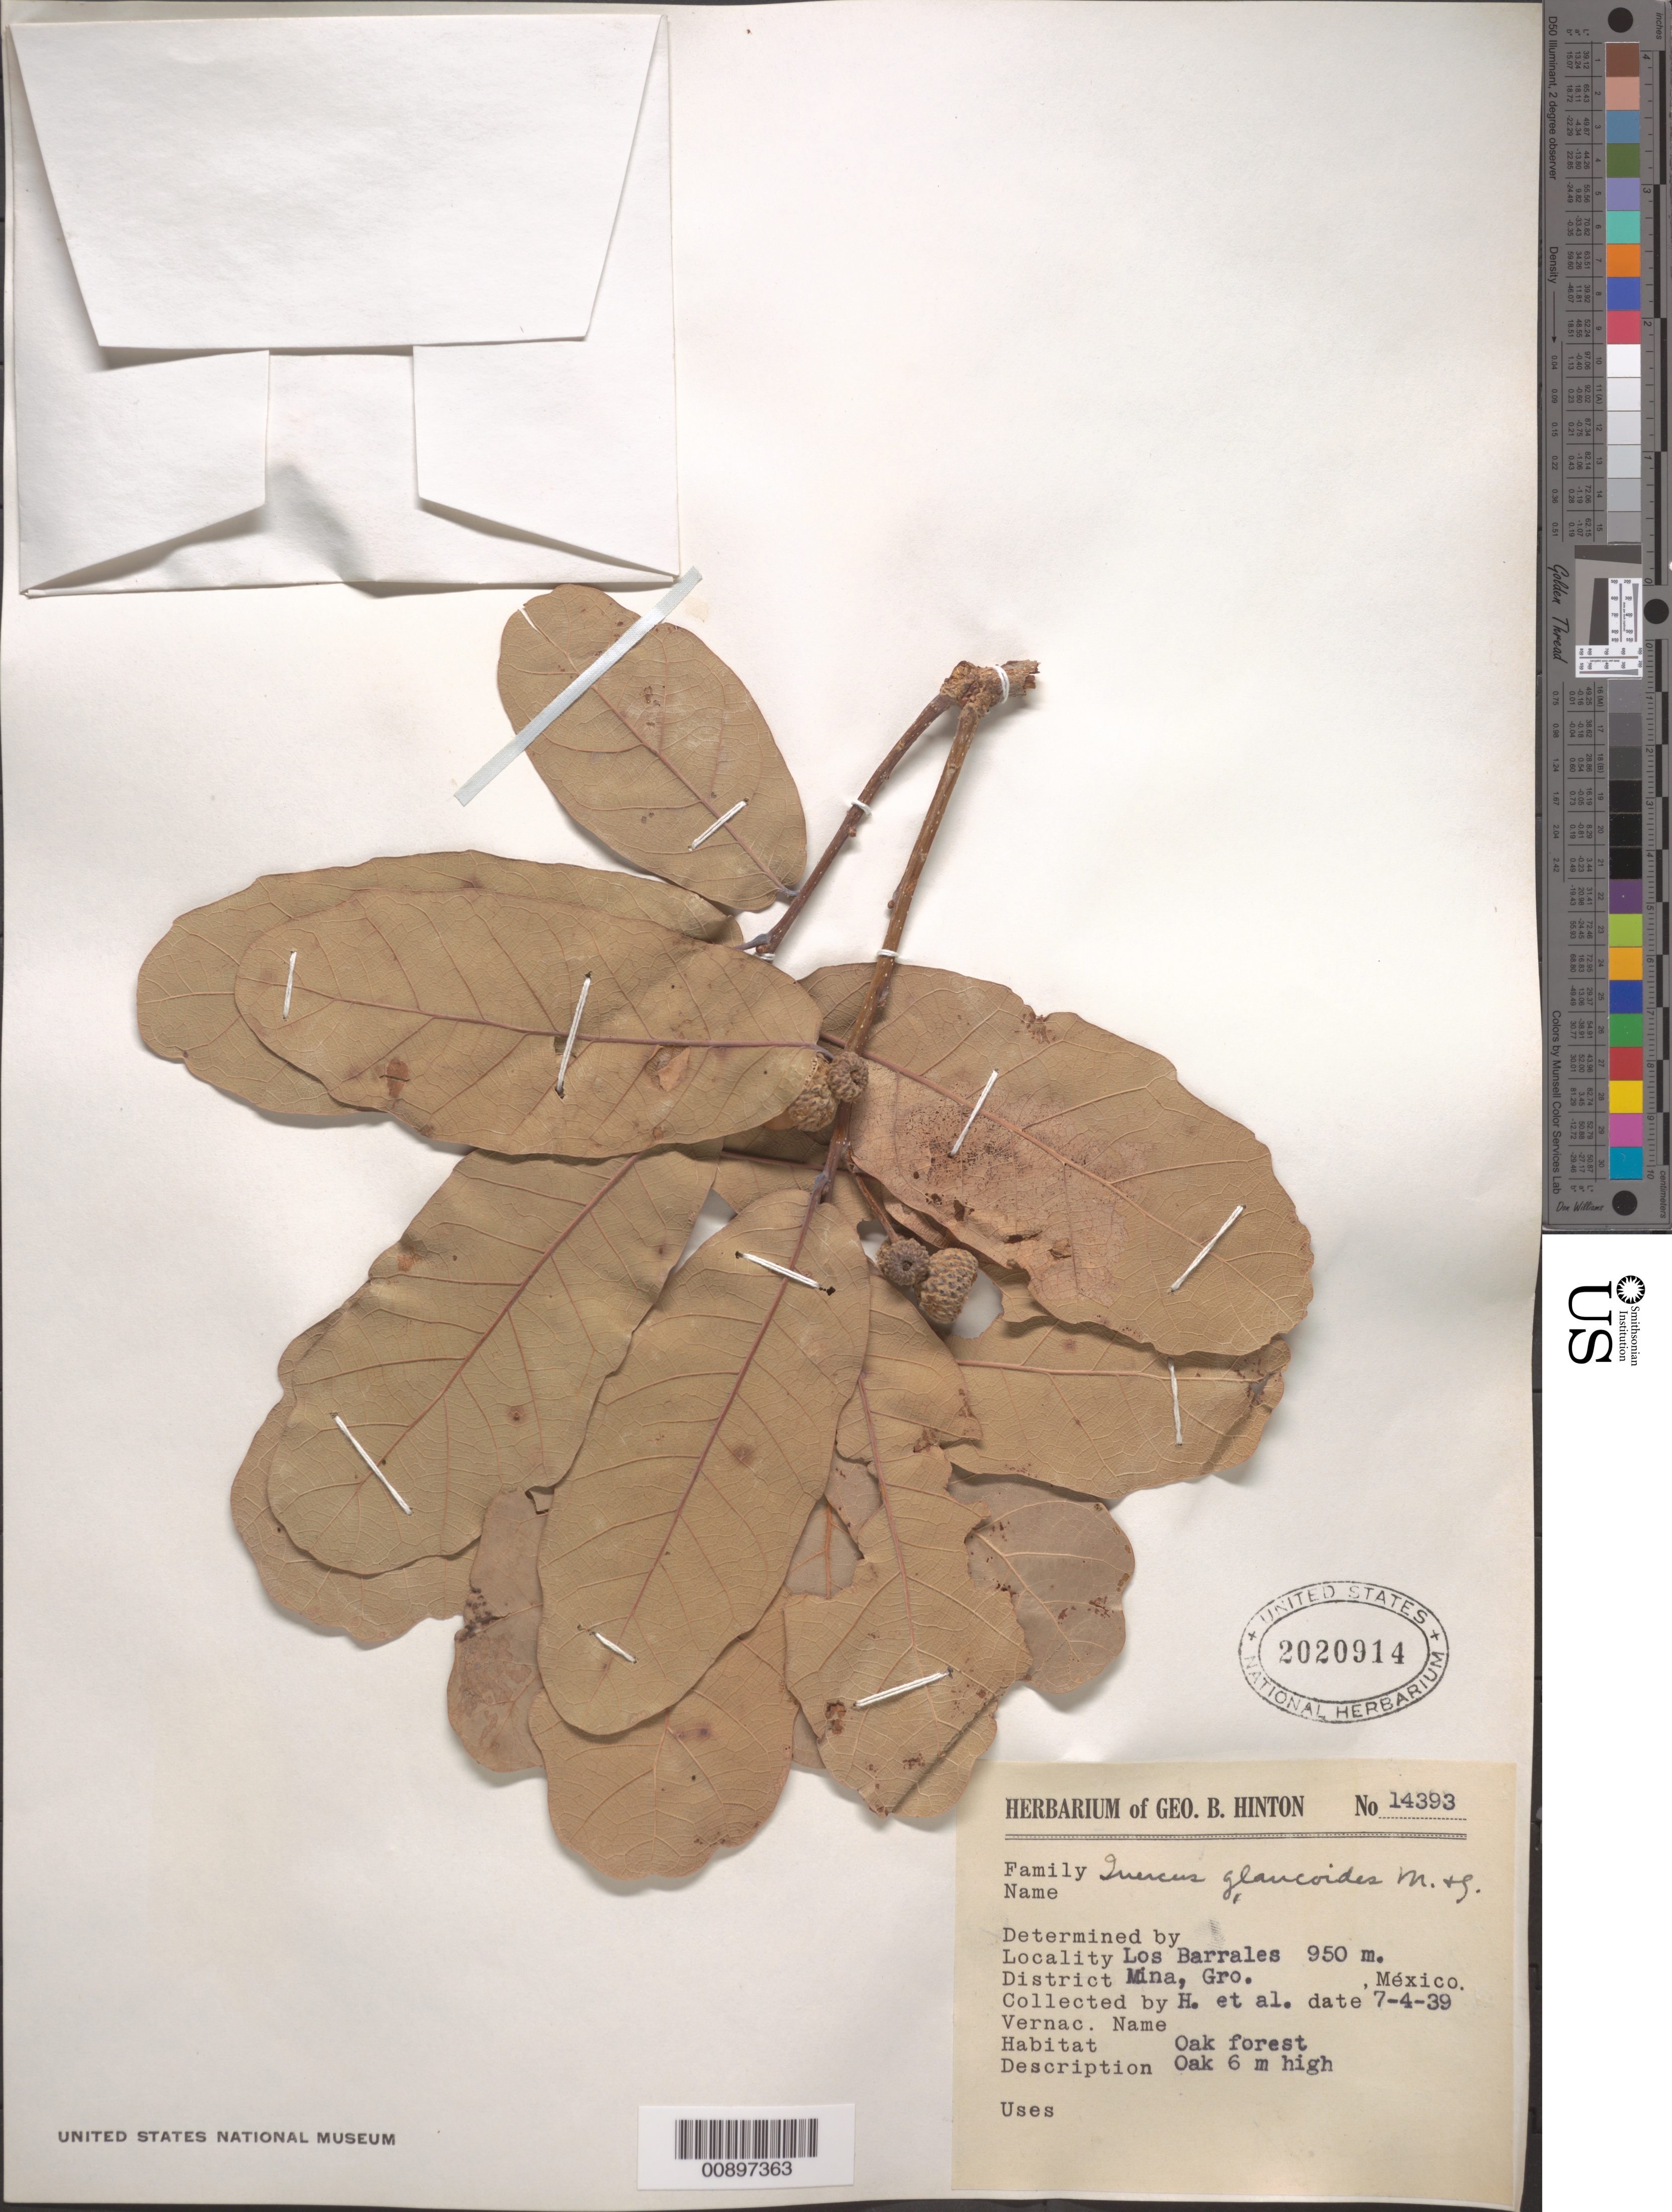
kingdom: Plantae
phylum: Tracheophyta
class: Magnoliopsida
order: Fagales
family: Fagaceae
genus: Quercus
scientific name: Quercus glaucoides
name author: M. Martens & Galeotti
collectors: G. B. Hinton & et al.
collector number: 14393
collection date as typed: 04 Jul 1939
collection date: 1939-07-04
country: Mexico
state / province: Guerrero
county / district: Mina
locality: Los Barrales, District Mina, Guerrero.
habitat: Oak forest.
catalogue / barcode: US 2020914